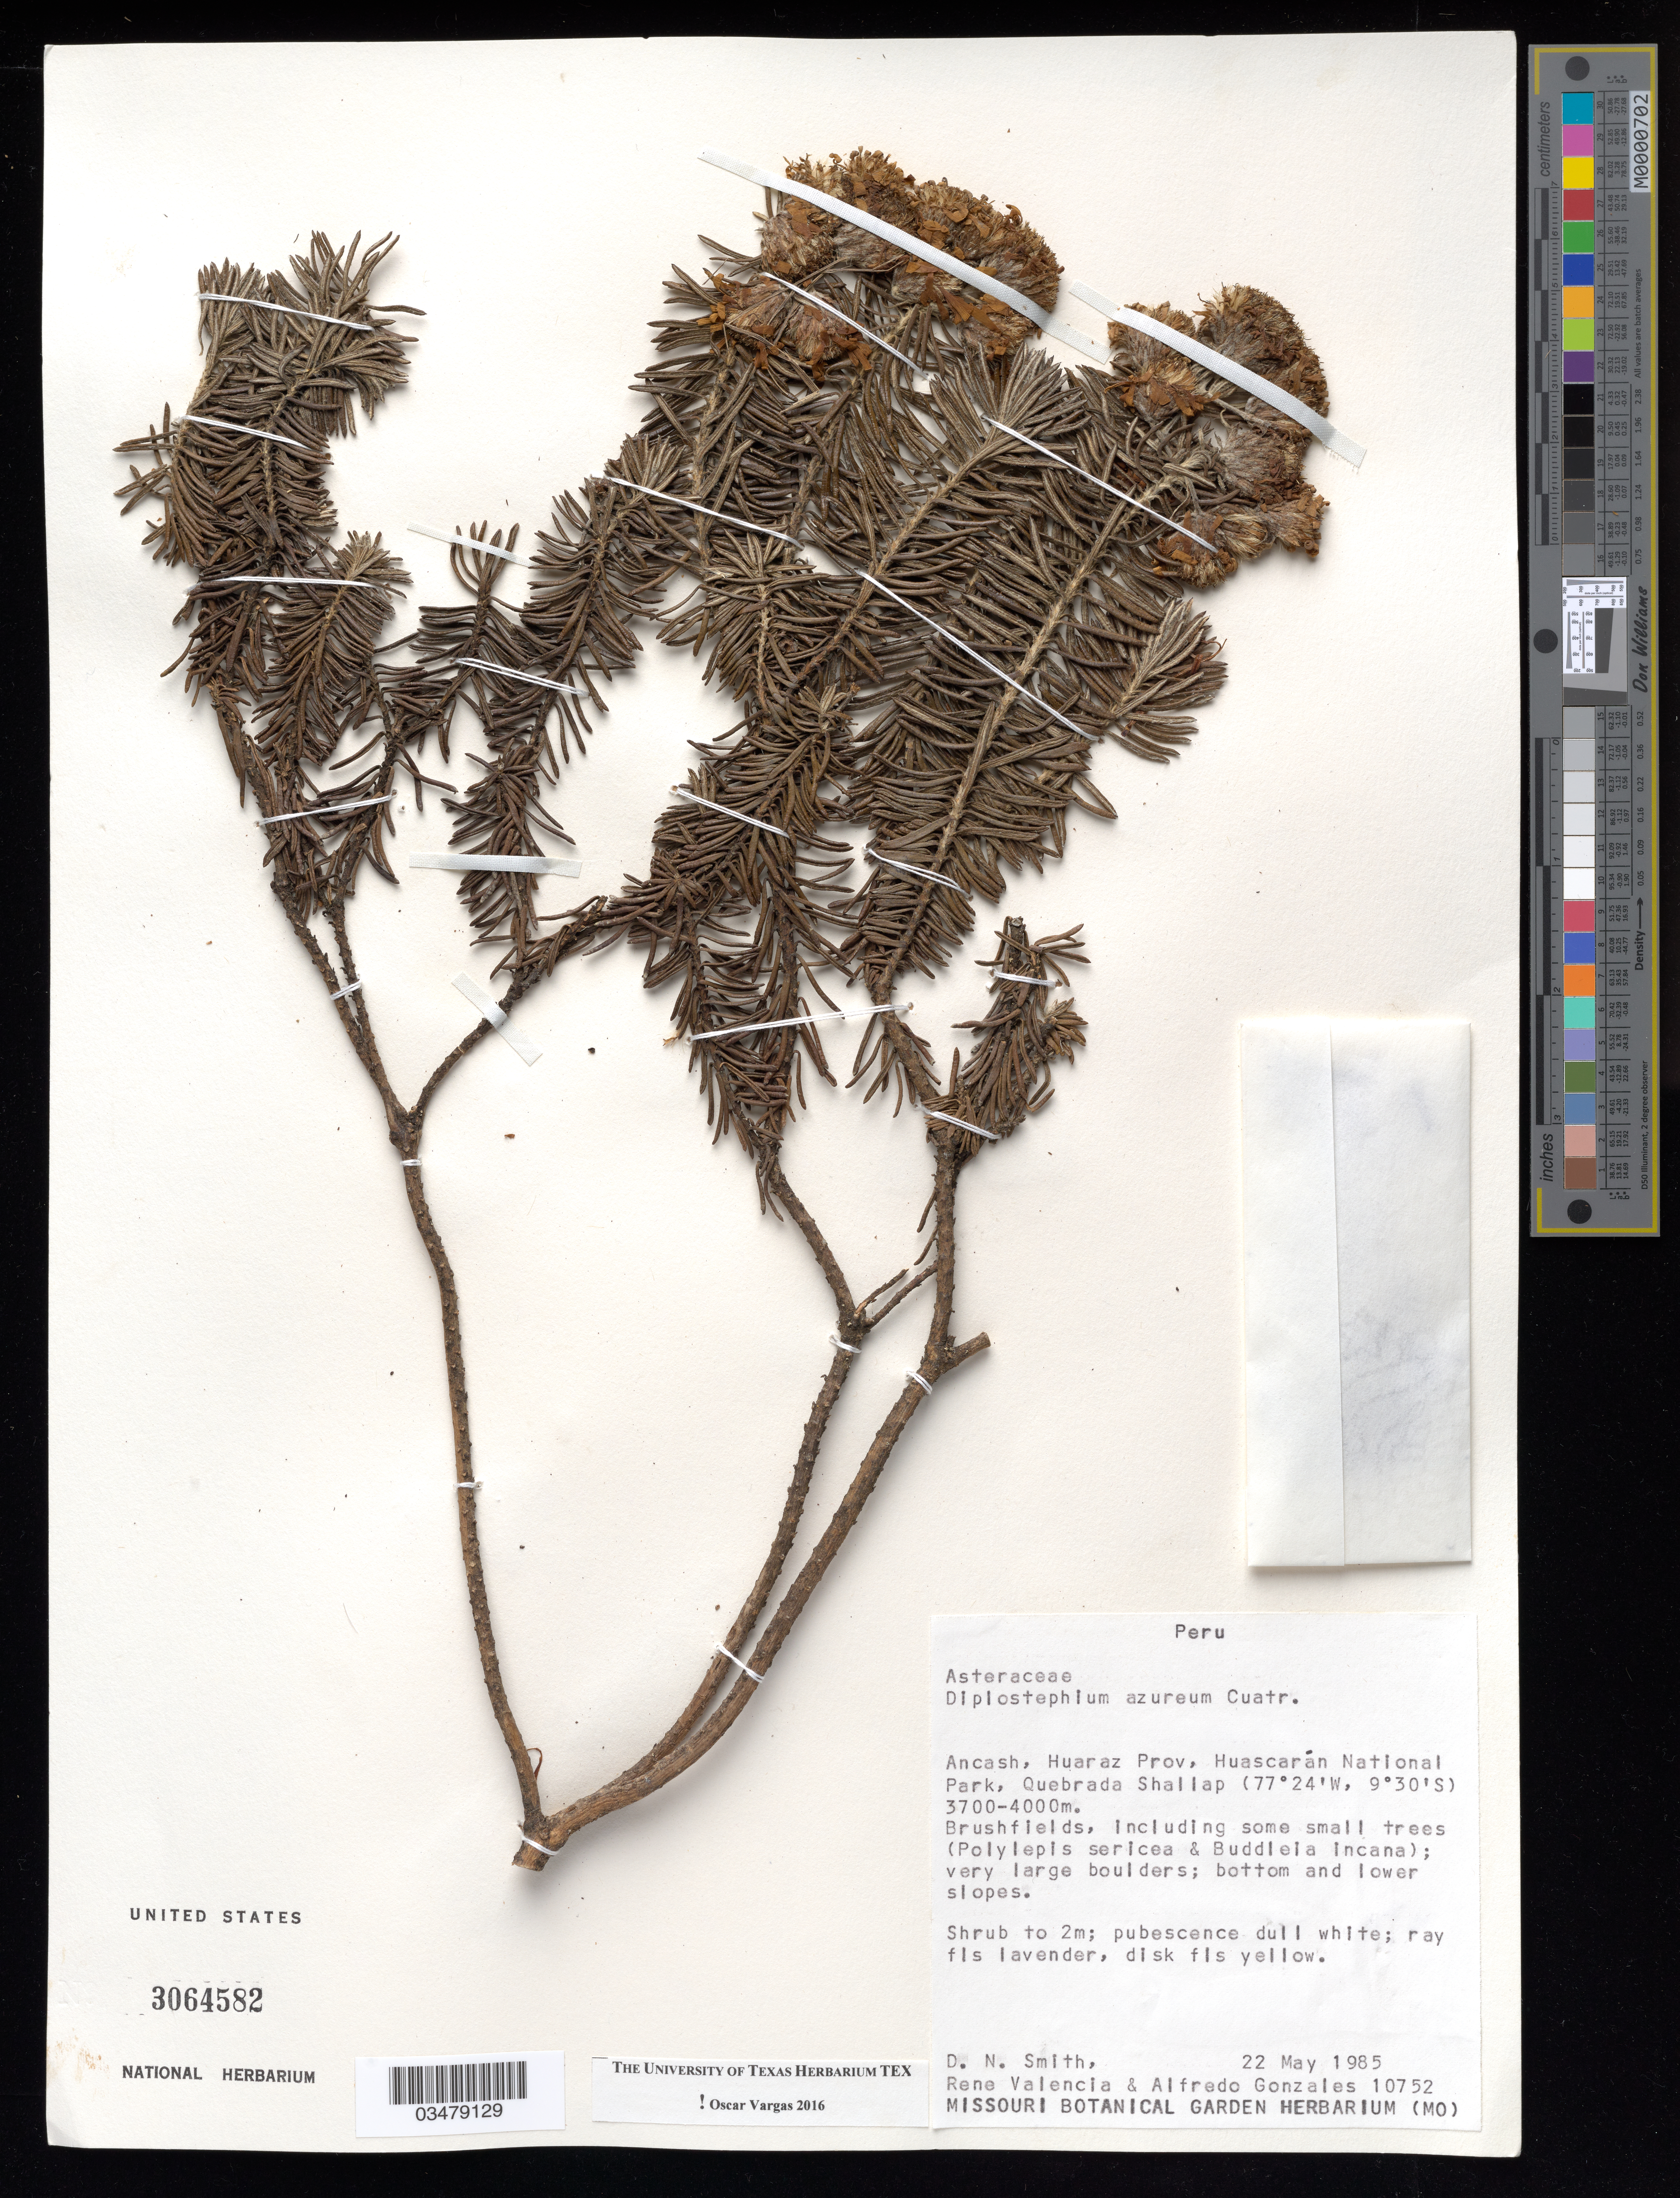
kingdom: Plantae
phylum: Tracheophyta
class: Magnoliopsida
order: Asterales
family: Asteraceae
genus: Diplostephium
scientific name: Diplostephium azureum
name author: Cuatrec.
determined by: Vargas, Oscar M.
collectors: D. Smith, R. Valencia & A. Gonzáles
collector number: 10752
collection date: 1985-05-22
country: Peru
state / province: Ancash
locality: Ancash, Huaraz Prov, Huascarán National Park, Quebrada Shallap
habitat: Brushfields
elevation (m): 3700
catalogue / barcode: US 3064582